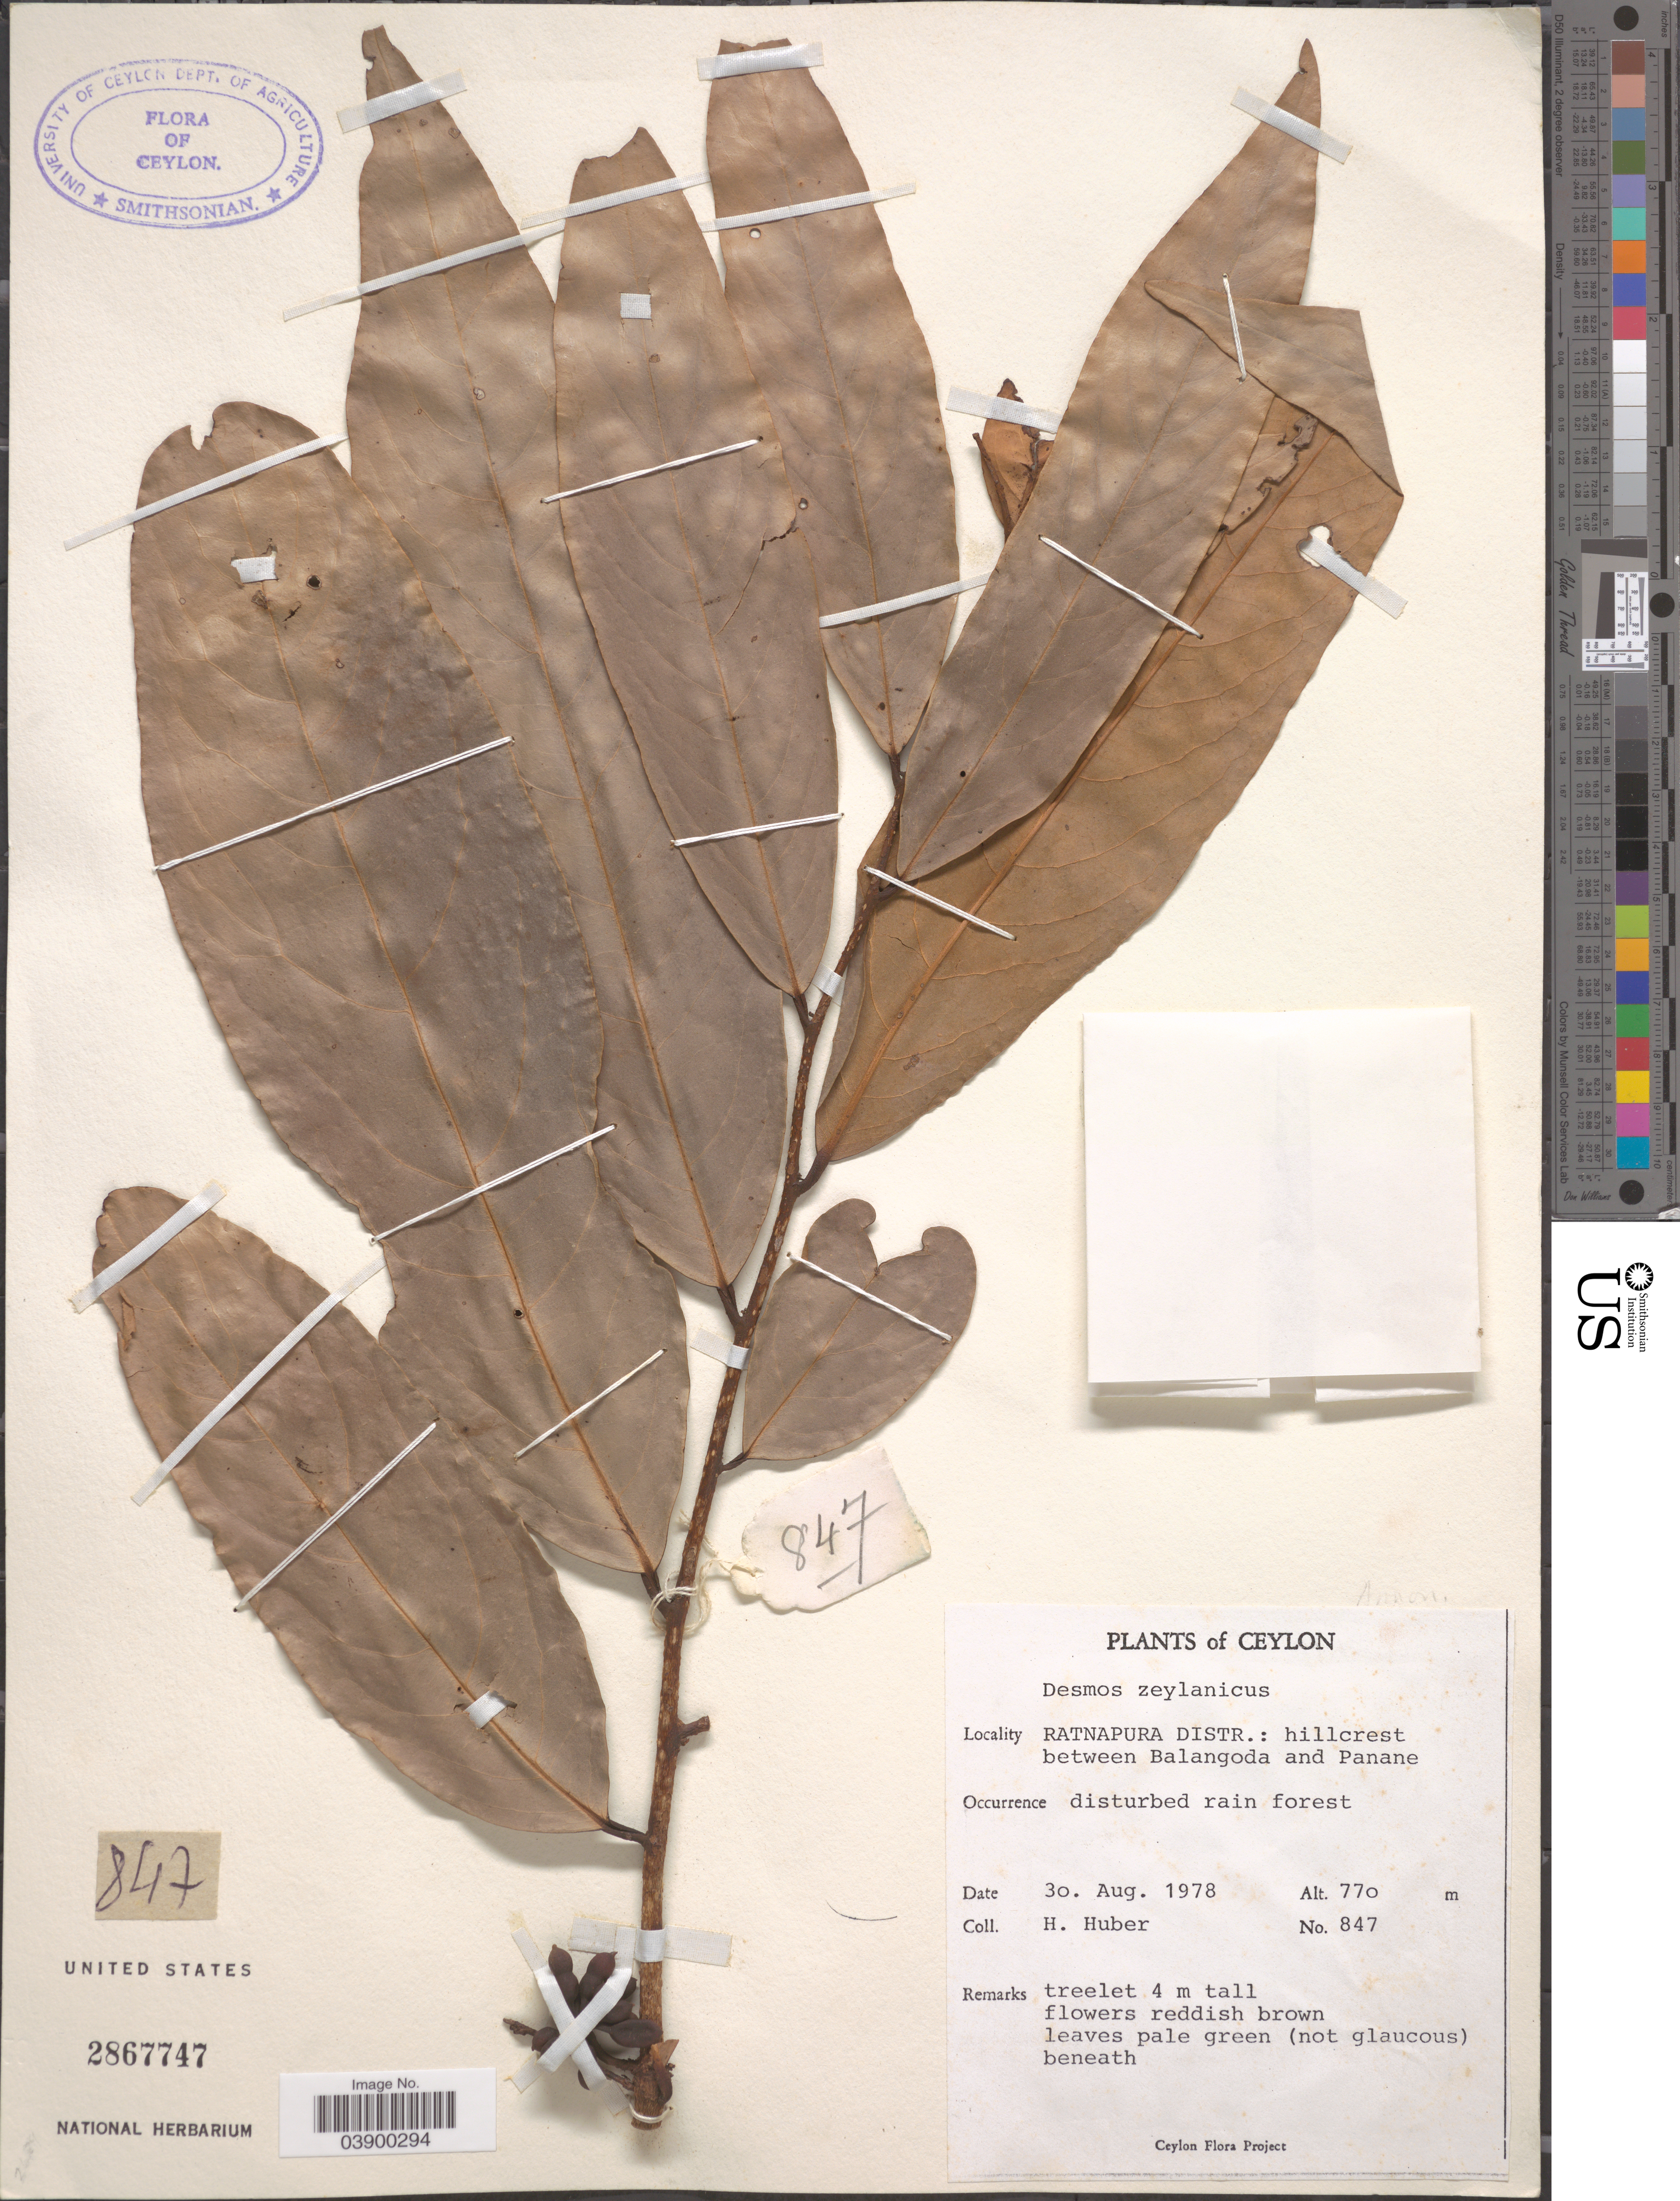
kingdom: Plantae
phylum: Tracheophyta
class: Magnoliopsida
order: Magnoliales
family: Annonaceae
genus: Desmos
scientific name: Desmos zeylanicus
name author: (Hook. f. & Thomson) Saff.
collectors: H. Huber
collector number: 847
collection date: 1978-08-30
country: Sri Lanka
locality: Ceylon. Ratnapura Distr.: hillcrest between Balangoda and Panane.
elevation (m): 770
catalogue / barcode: US 2867747